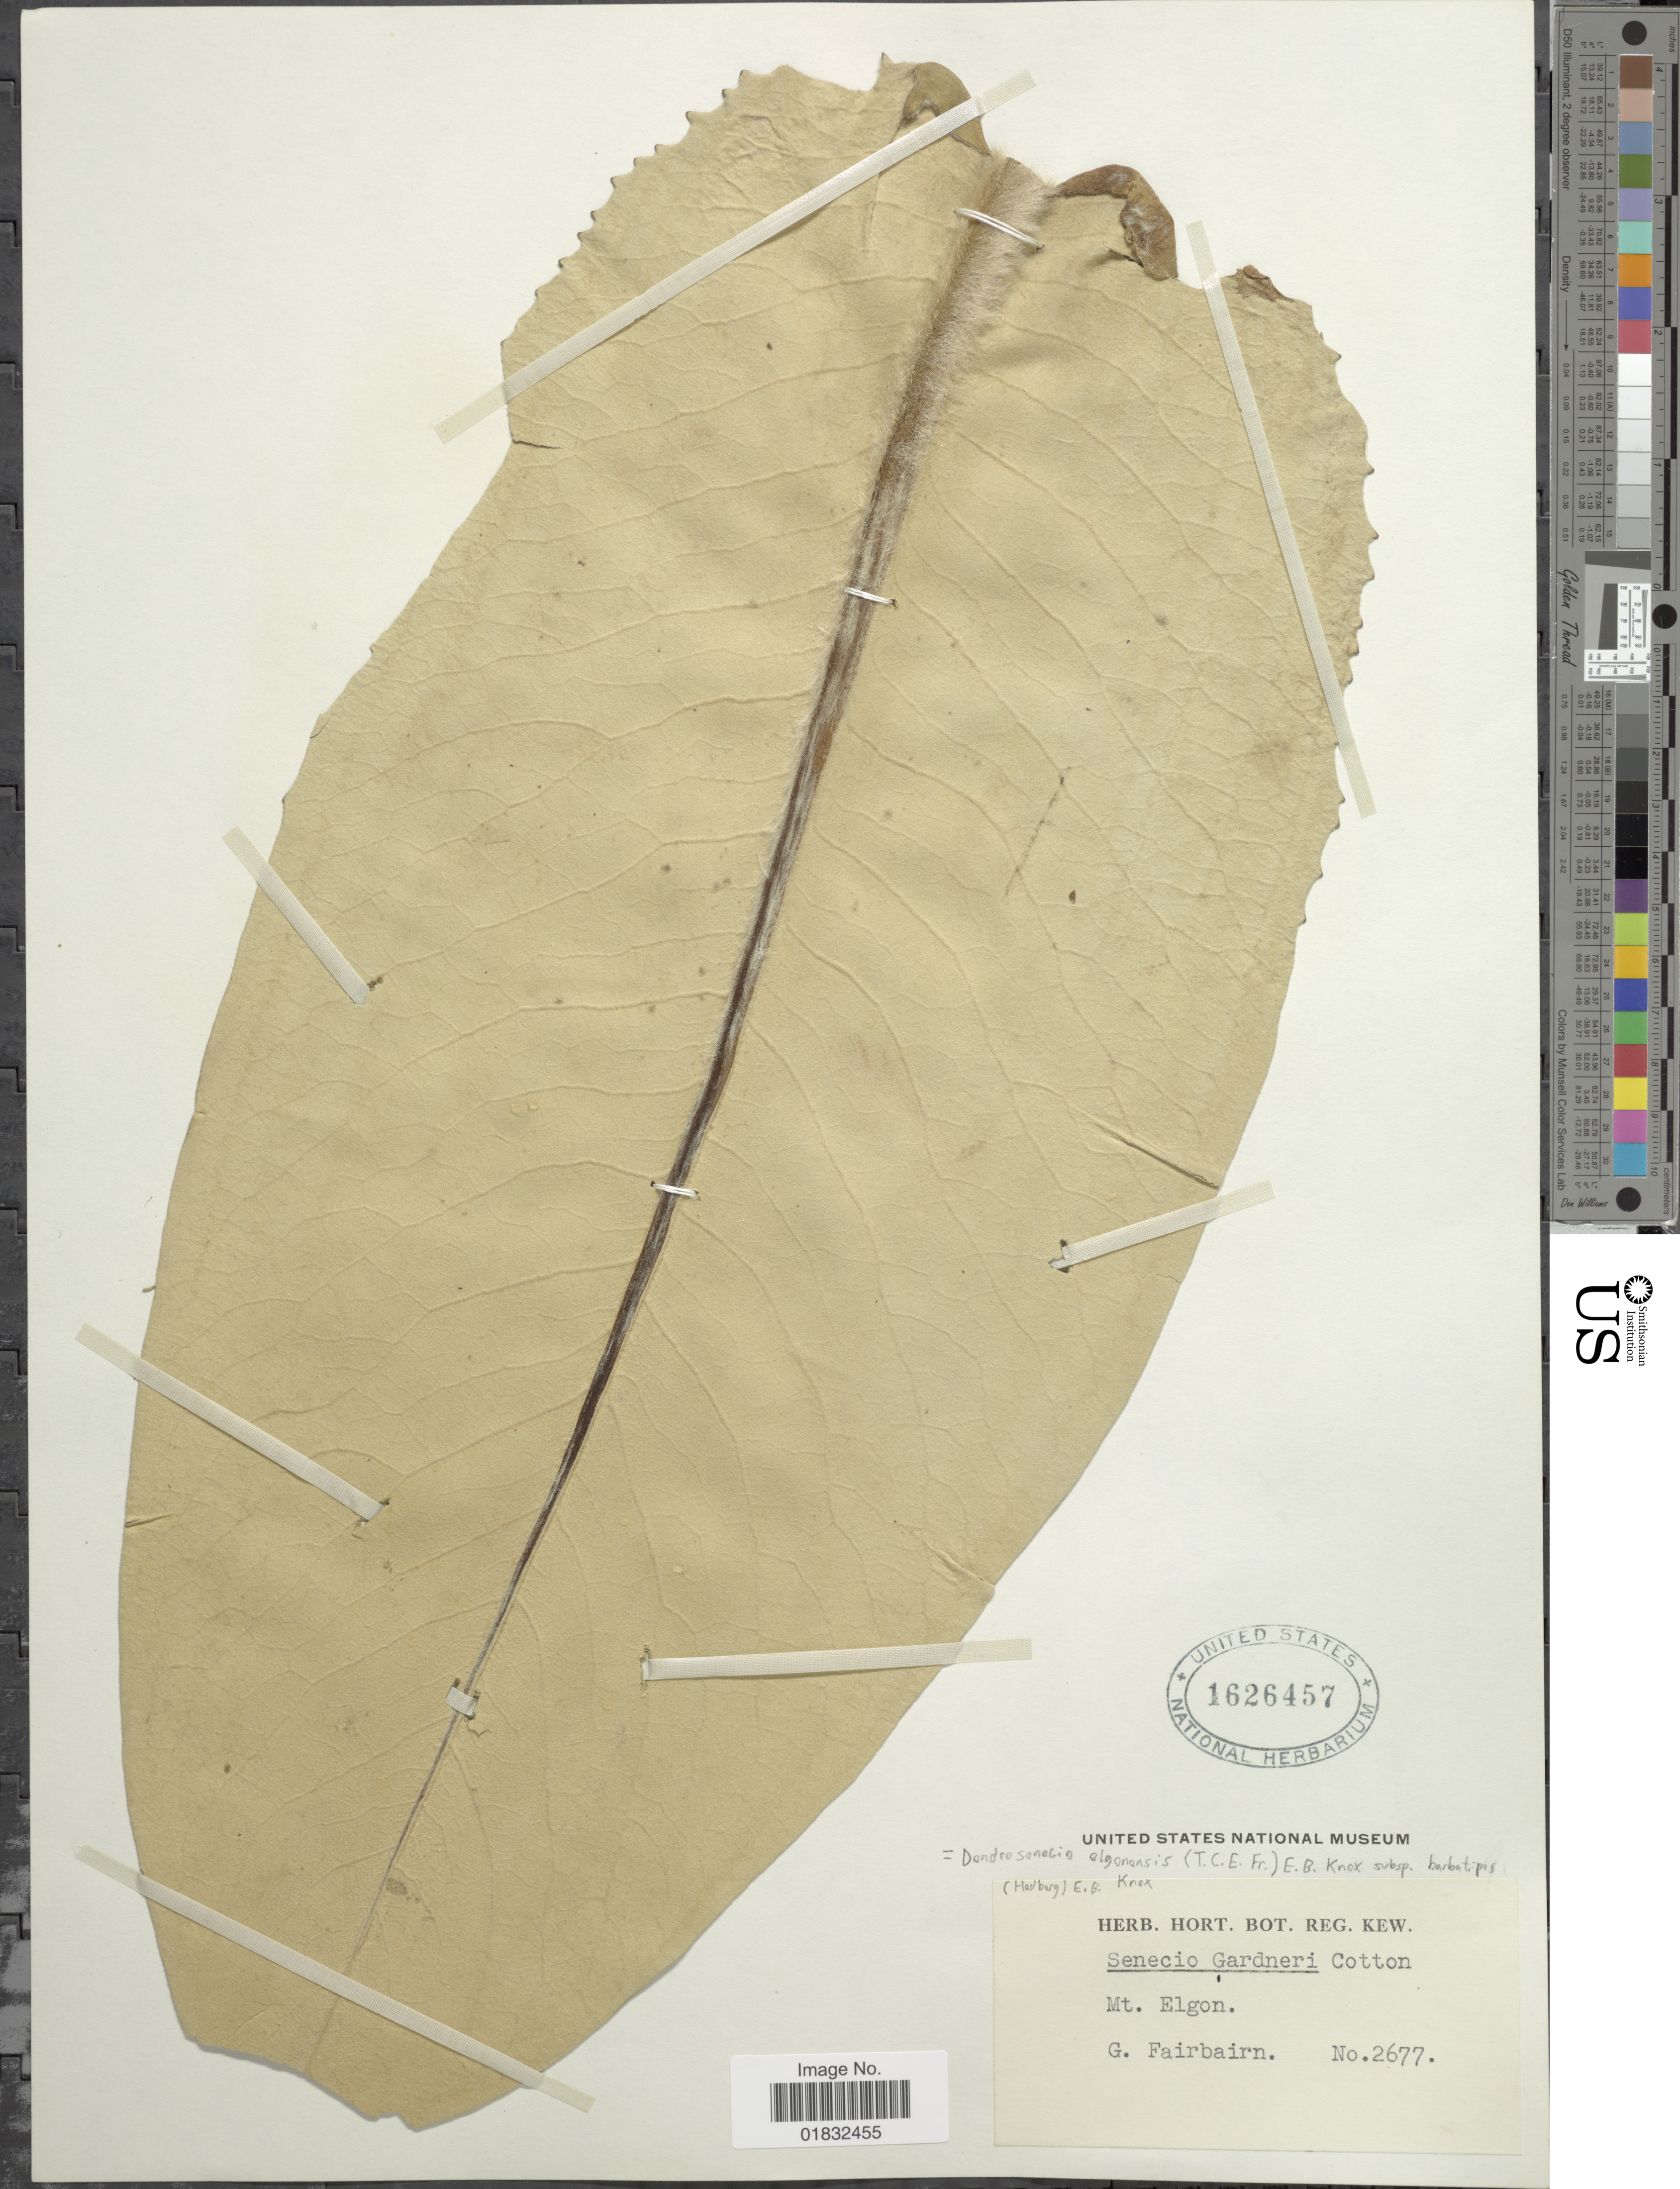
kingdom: Plantae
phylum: Tracheophyta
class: Magnoliopsida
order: Asterales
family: Asteraceae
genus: Dendrosenecio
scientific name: Dendrosenecio elgonensis subsp. barbatipes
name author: (Hedberg) E.B. Knox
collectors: G. Fairbairn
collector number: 2677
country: Uganda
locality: Mt Elgon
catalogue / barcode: US 1626457